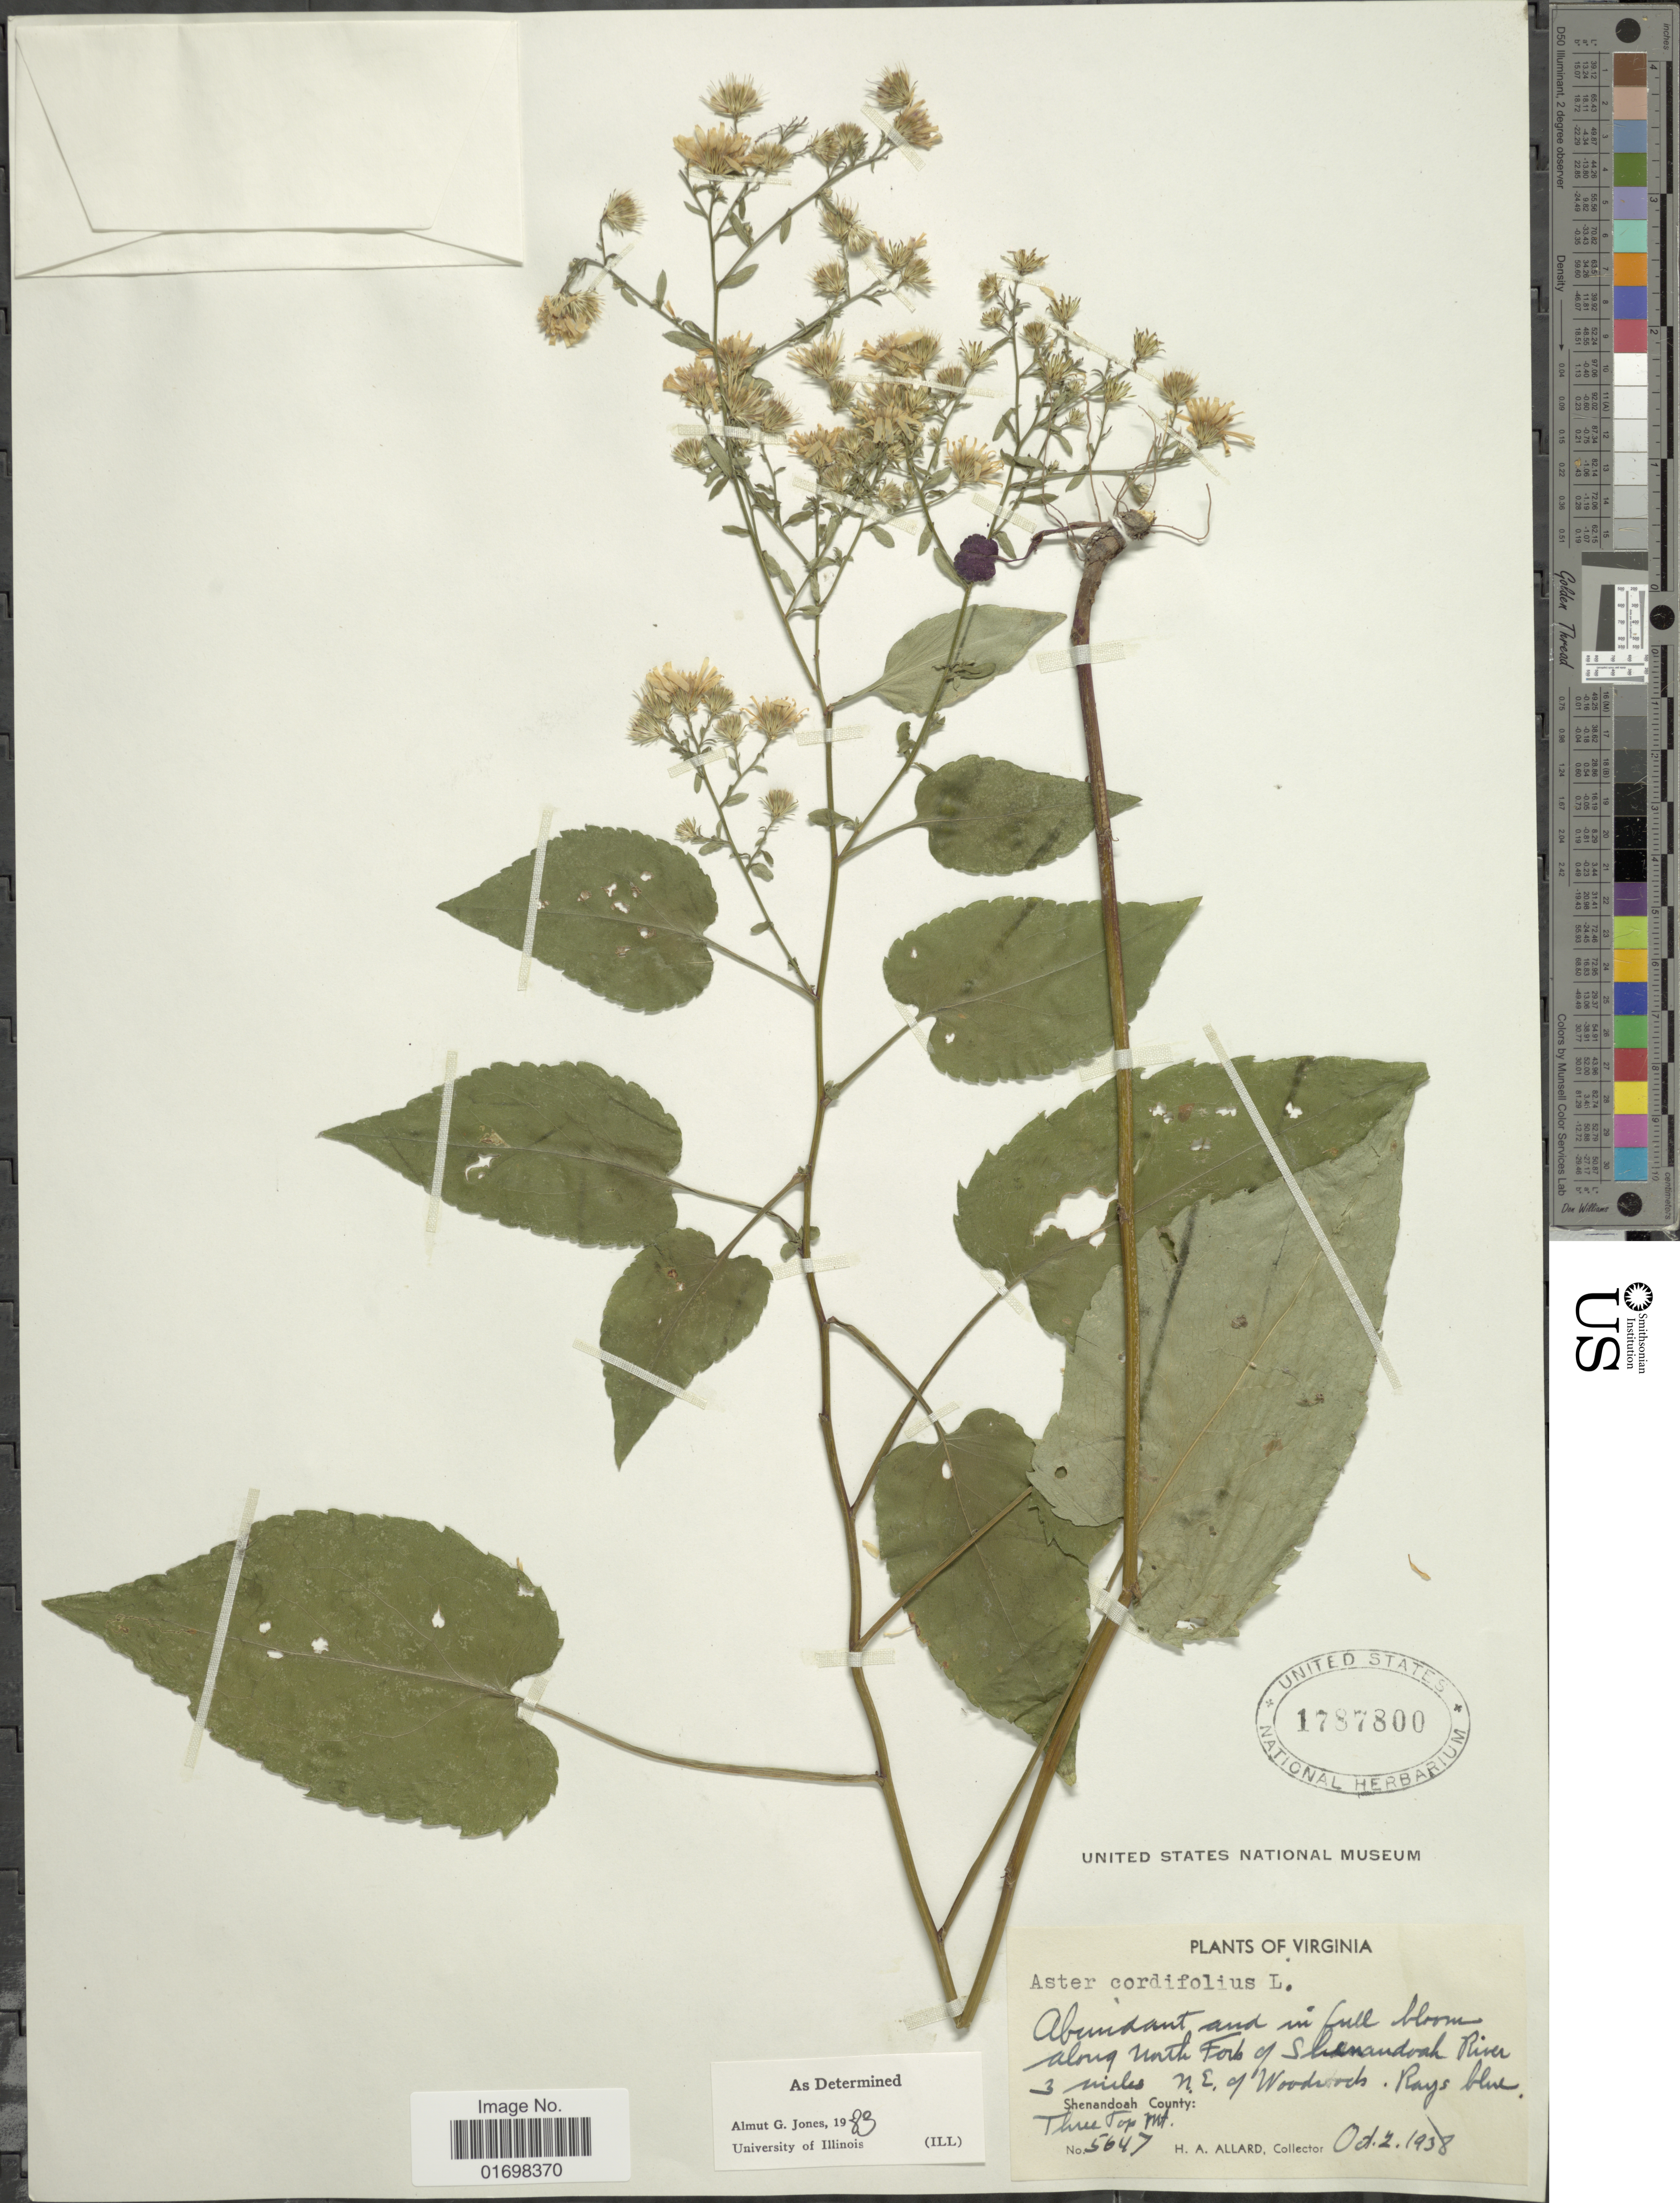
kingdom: Plantae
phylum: Tracheophyta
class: Magnoliopsida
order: Asterales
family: Asteraceae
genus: Symphyotrichum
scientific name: Symphyotrichum cordifolium var. cordifolium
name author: (L.) G.L. Nesom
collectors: H. A. Allard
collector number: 5647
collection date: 1938-10-02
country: United States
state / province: Virginia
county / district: Shenandoah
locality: Along North Fork of Shenandoah River 3 miles NE of Woodstock. Three Top Mt.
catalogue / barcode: US 1787800